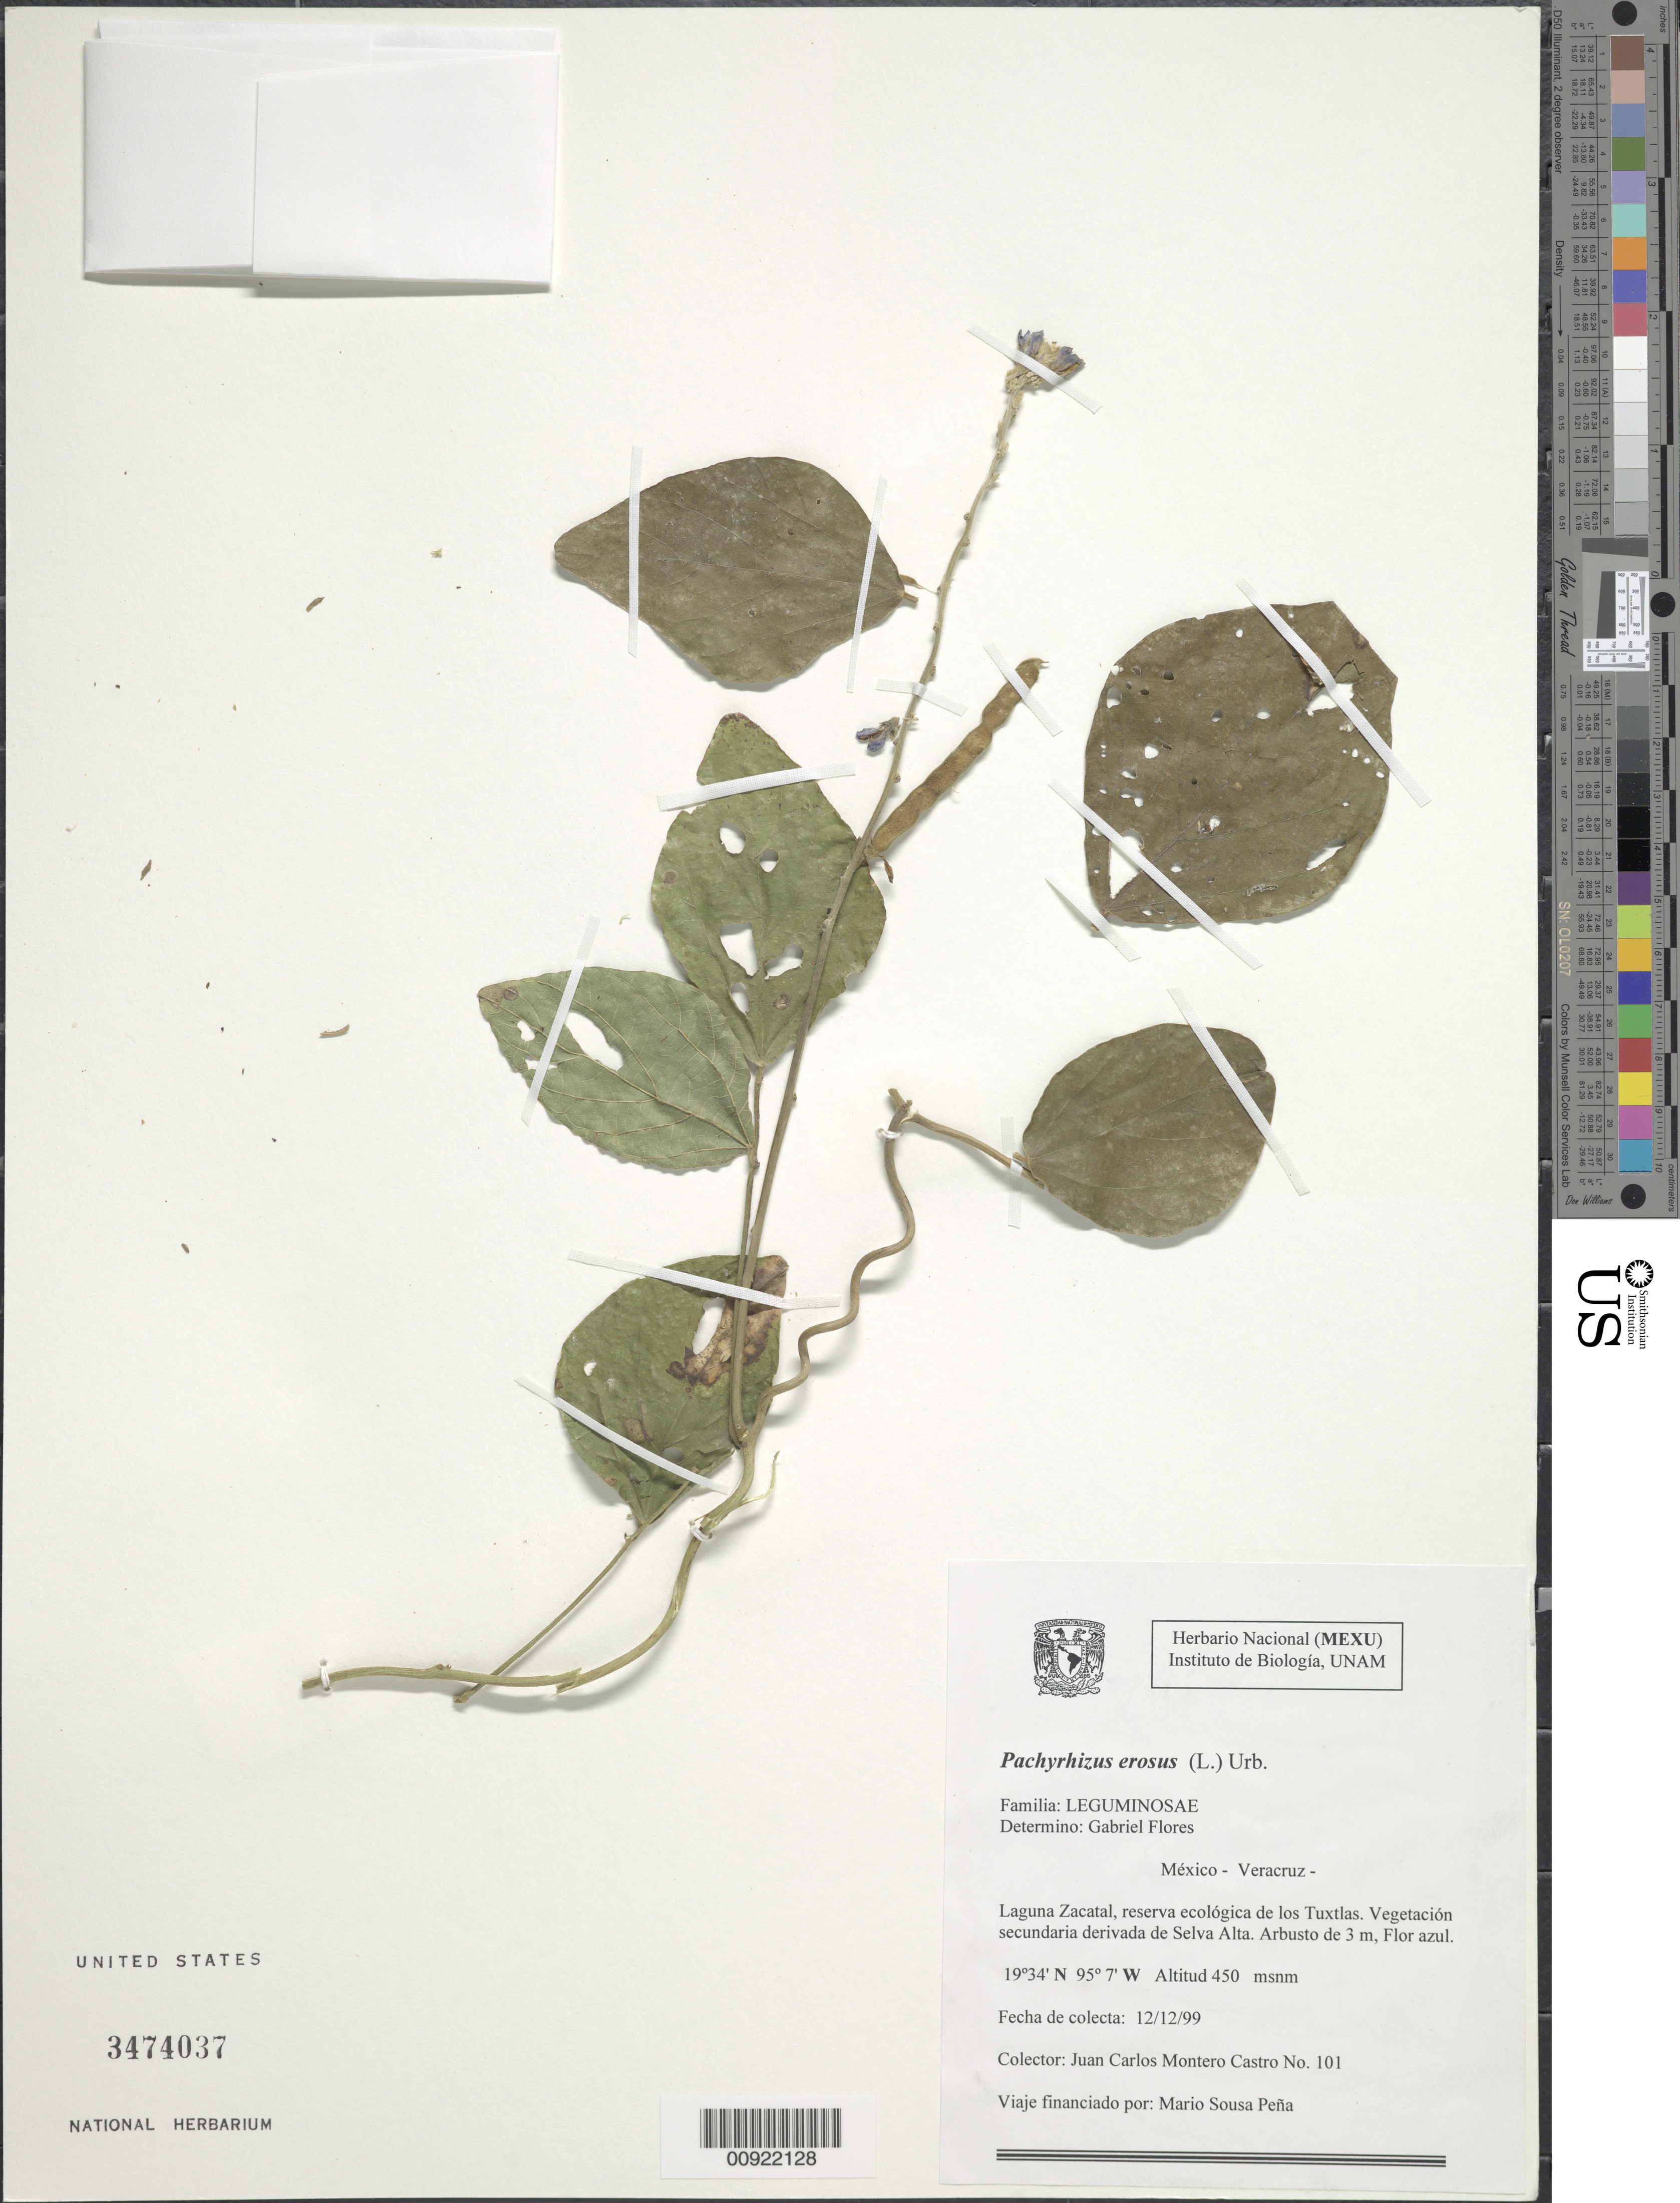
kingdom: Plantae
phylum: Tracheophyta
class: Magnoliopsida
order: Fabales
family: Fabaceae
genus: Pachyrhizus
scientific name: Pachyrhizus erosus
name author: (L.) Urb.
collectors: J. Montero-Castro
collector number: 101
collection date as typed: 12 Dec 1999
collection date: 1999-12-12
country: Mexico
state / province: Veracruz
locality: Laguna Zacatal, reserva ecológica de los Tuxtlas.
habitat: Vegetación secundaria derivada de Selva Alta.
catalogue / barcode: US 3474037